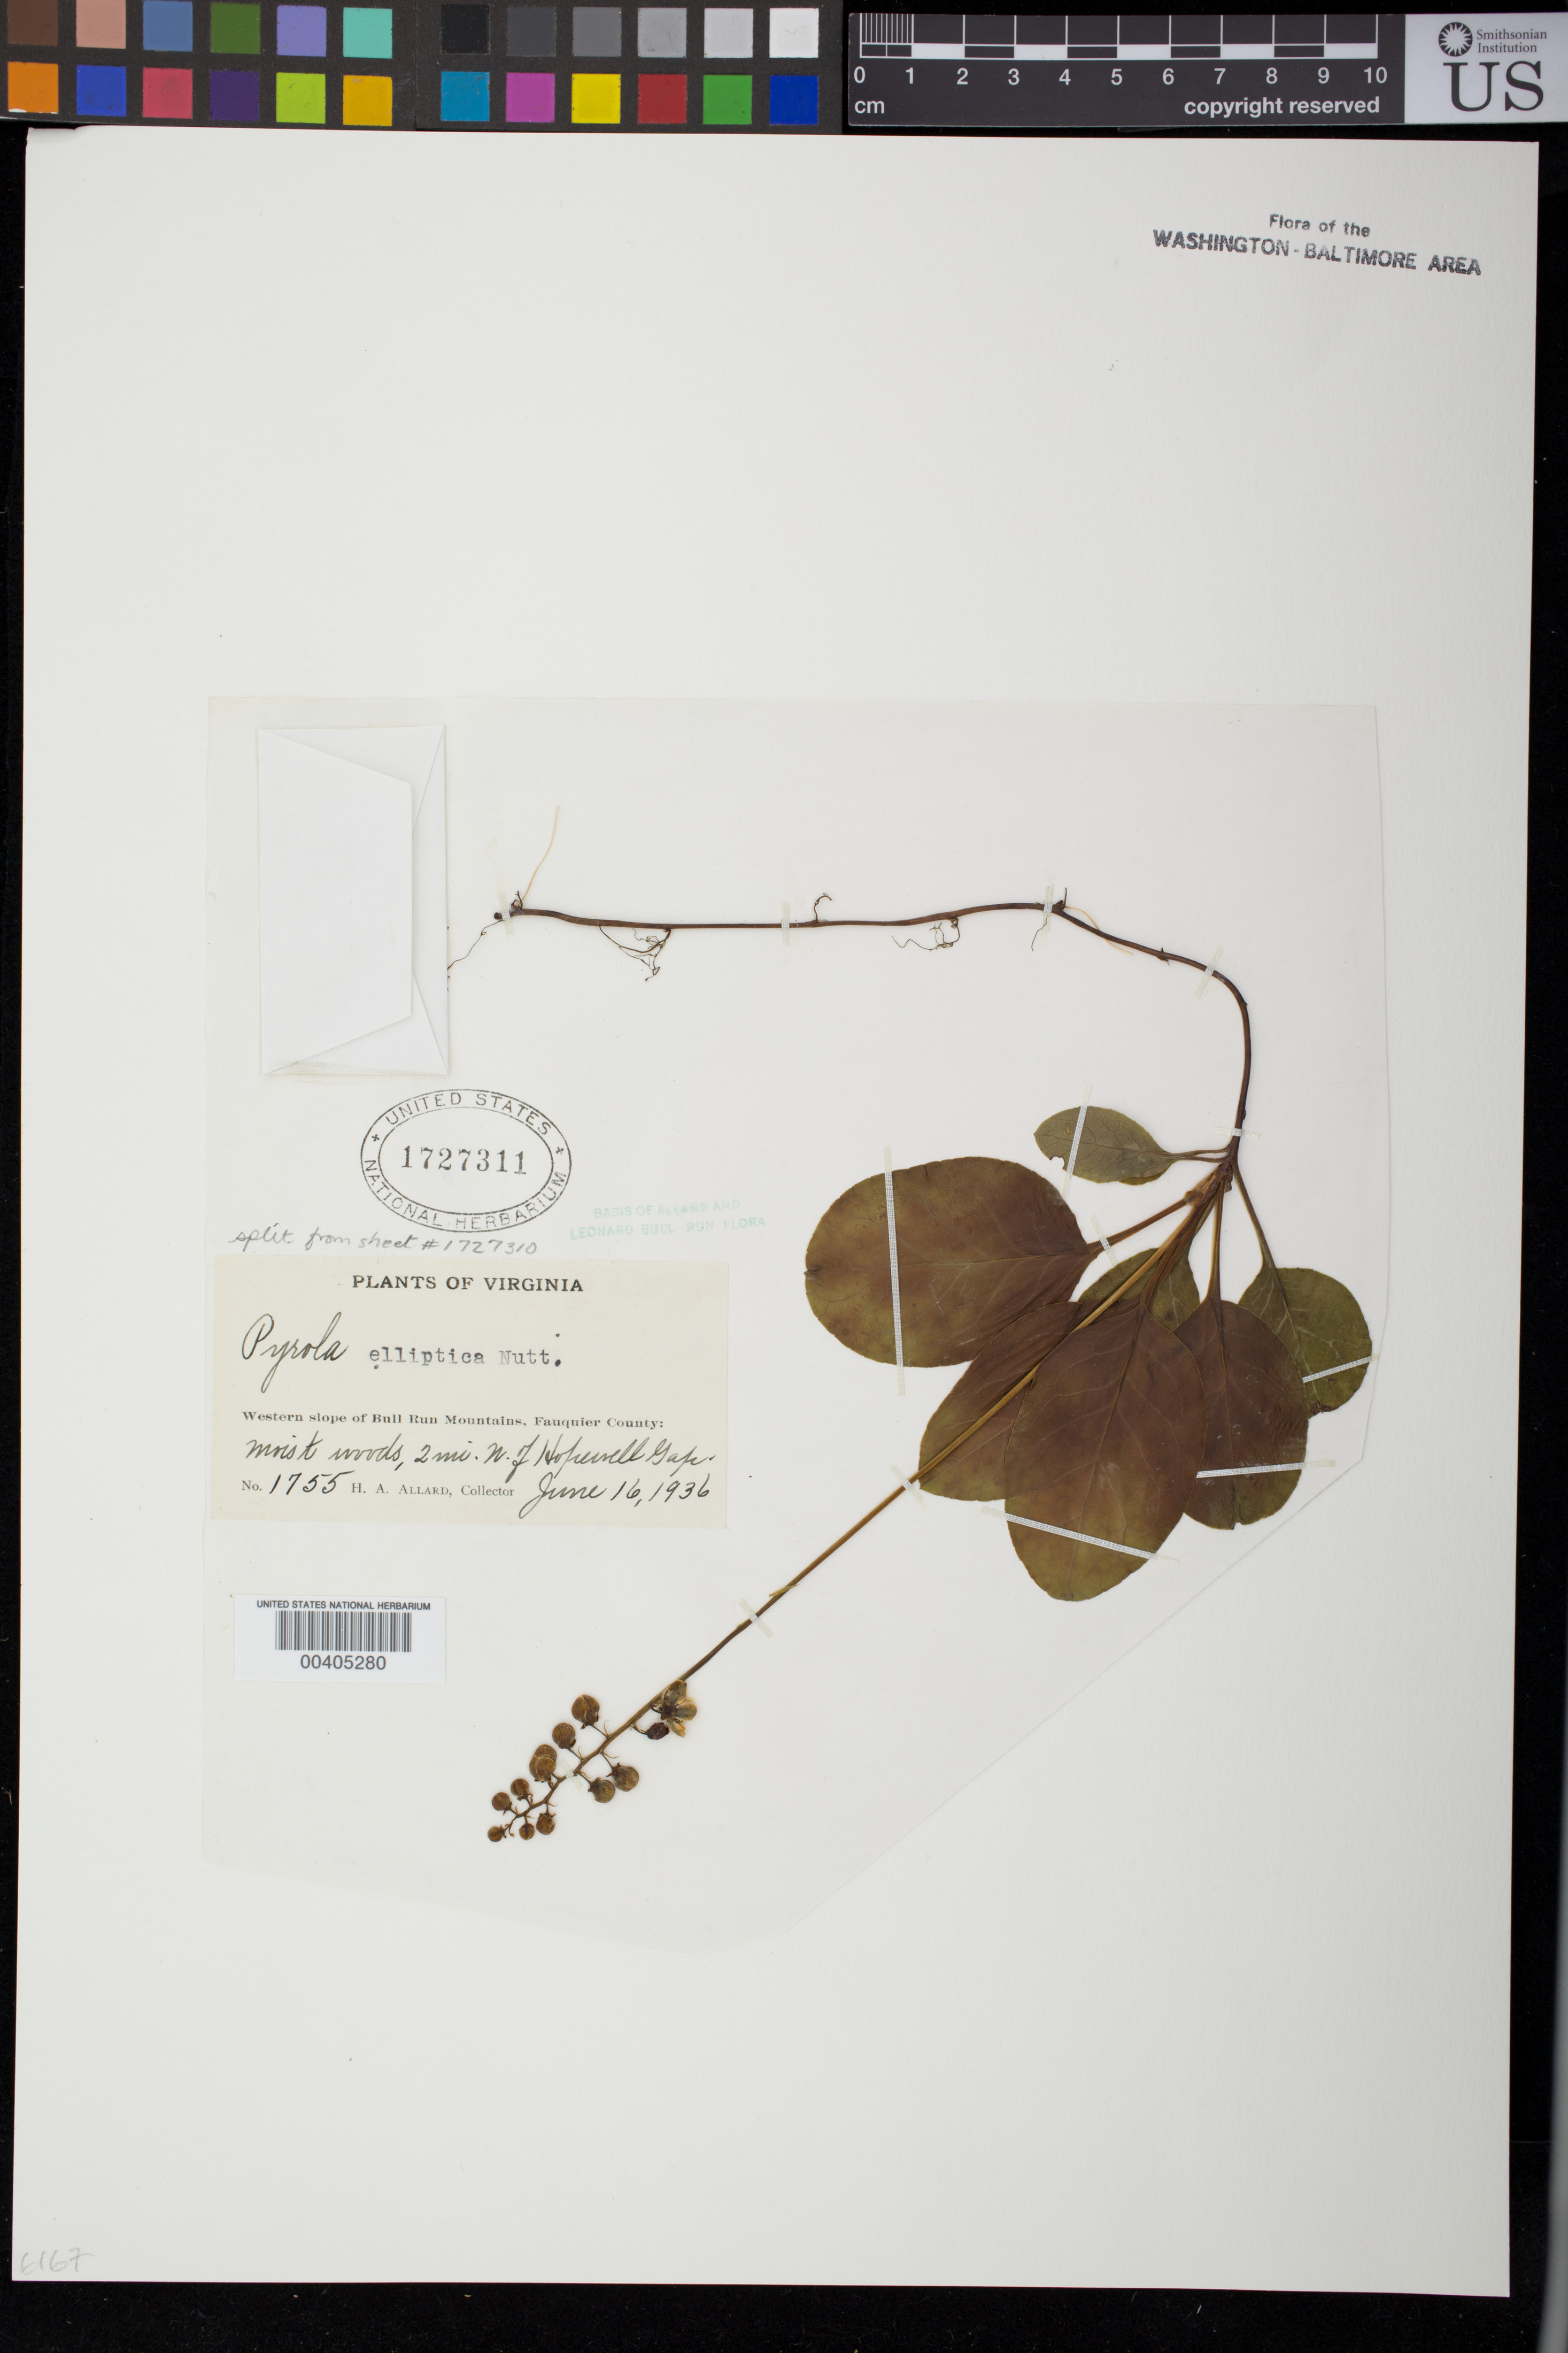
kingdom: Plantae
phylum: Tracheophyta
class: Magnoliopsida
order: Ericales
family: Ericaceae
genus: Pyrola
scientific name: Pyrola elliptica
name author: Nutt.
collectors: H. A. Allard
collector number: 1755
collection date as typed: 16 Jun 1936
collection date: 1936-06-16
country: United States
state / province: Virginia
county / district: Fauquier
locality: North of Hopewell Gap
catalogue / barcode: US 1727311